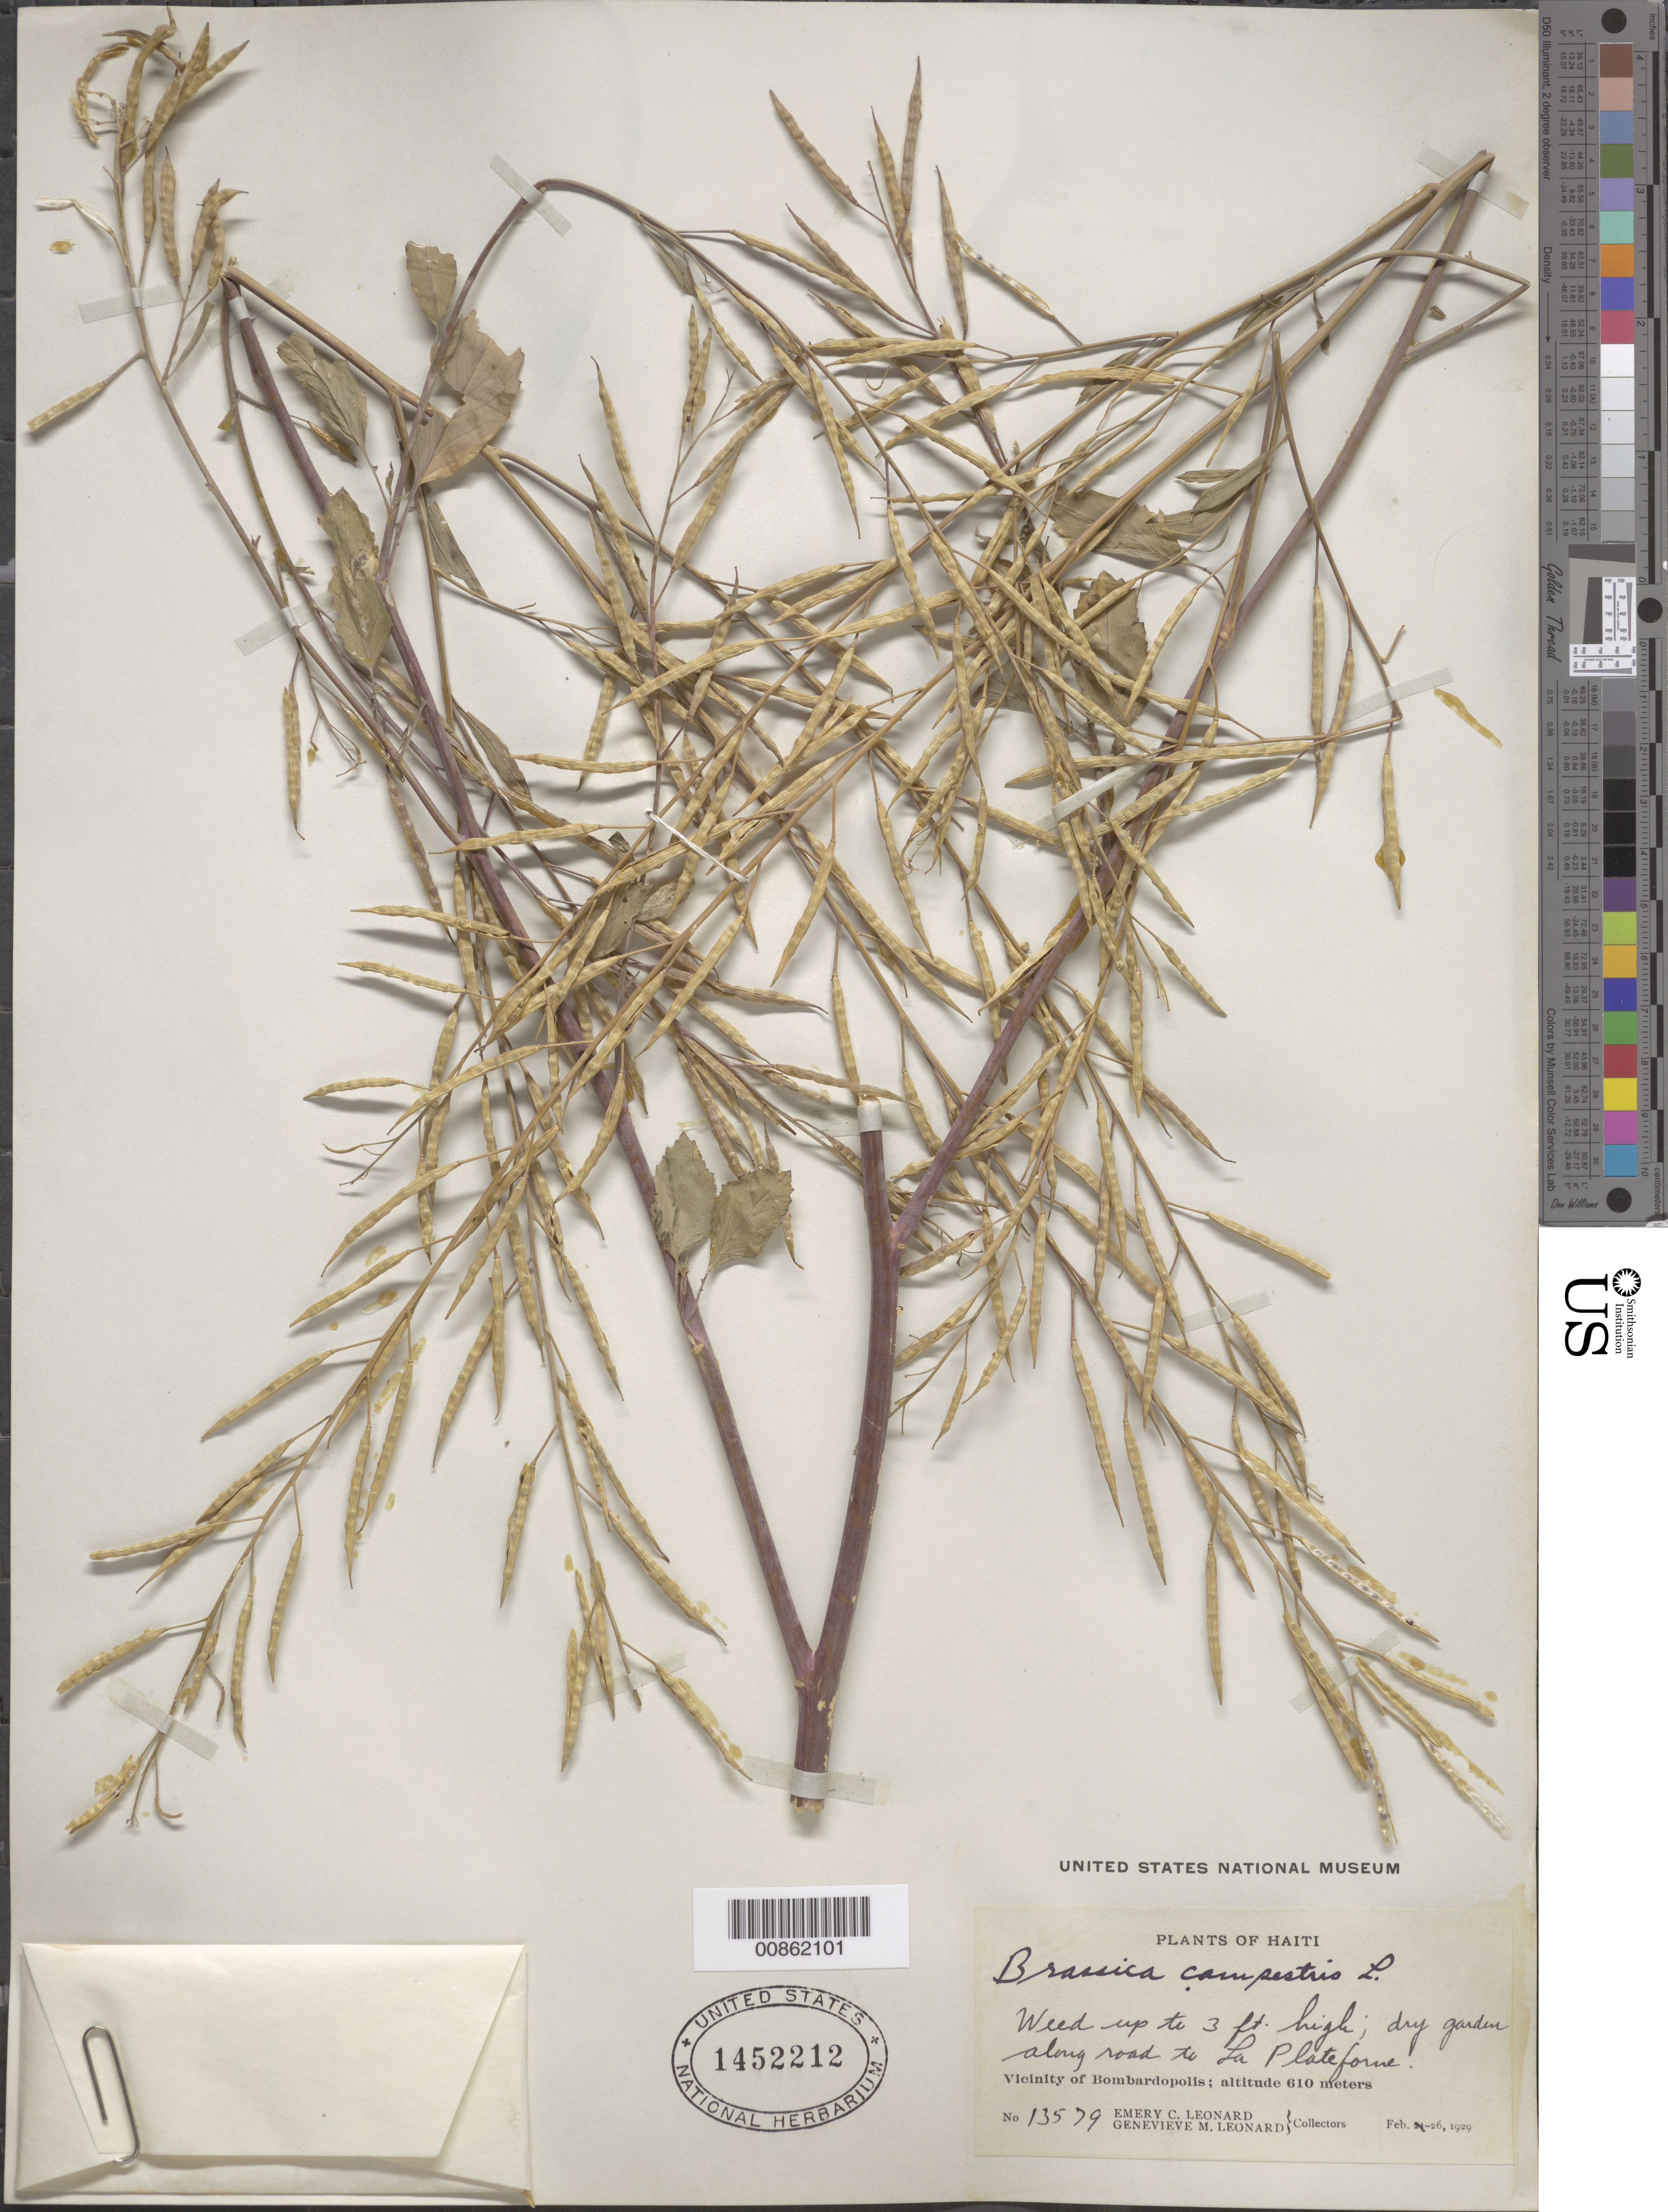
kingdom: Plantae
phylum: Tracheophyta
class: Magnoliopsida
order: Brassicales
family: Brassicaceae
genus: Brassica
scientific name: Brassica campestris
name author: L.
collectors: E. C. Leonard & G. M. Leonard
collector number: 13579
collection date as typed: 26 Feb 1929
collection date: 1929-02-26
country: Haiti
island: Hispaniola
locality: Vicinity of Bombardopolis. Along road to La Plateforme.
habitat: Dry garden.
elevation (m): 610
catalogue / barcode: US 1452212